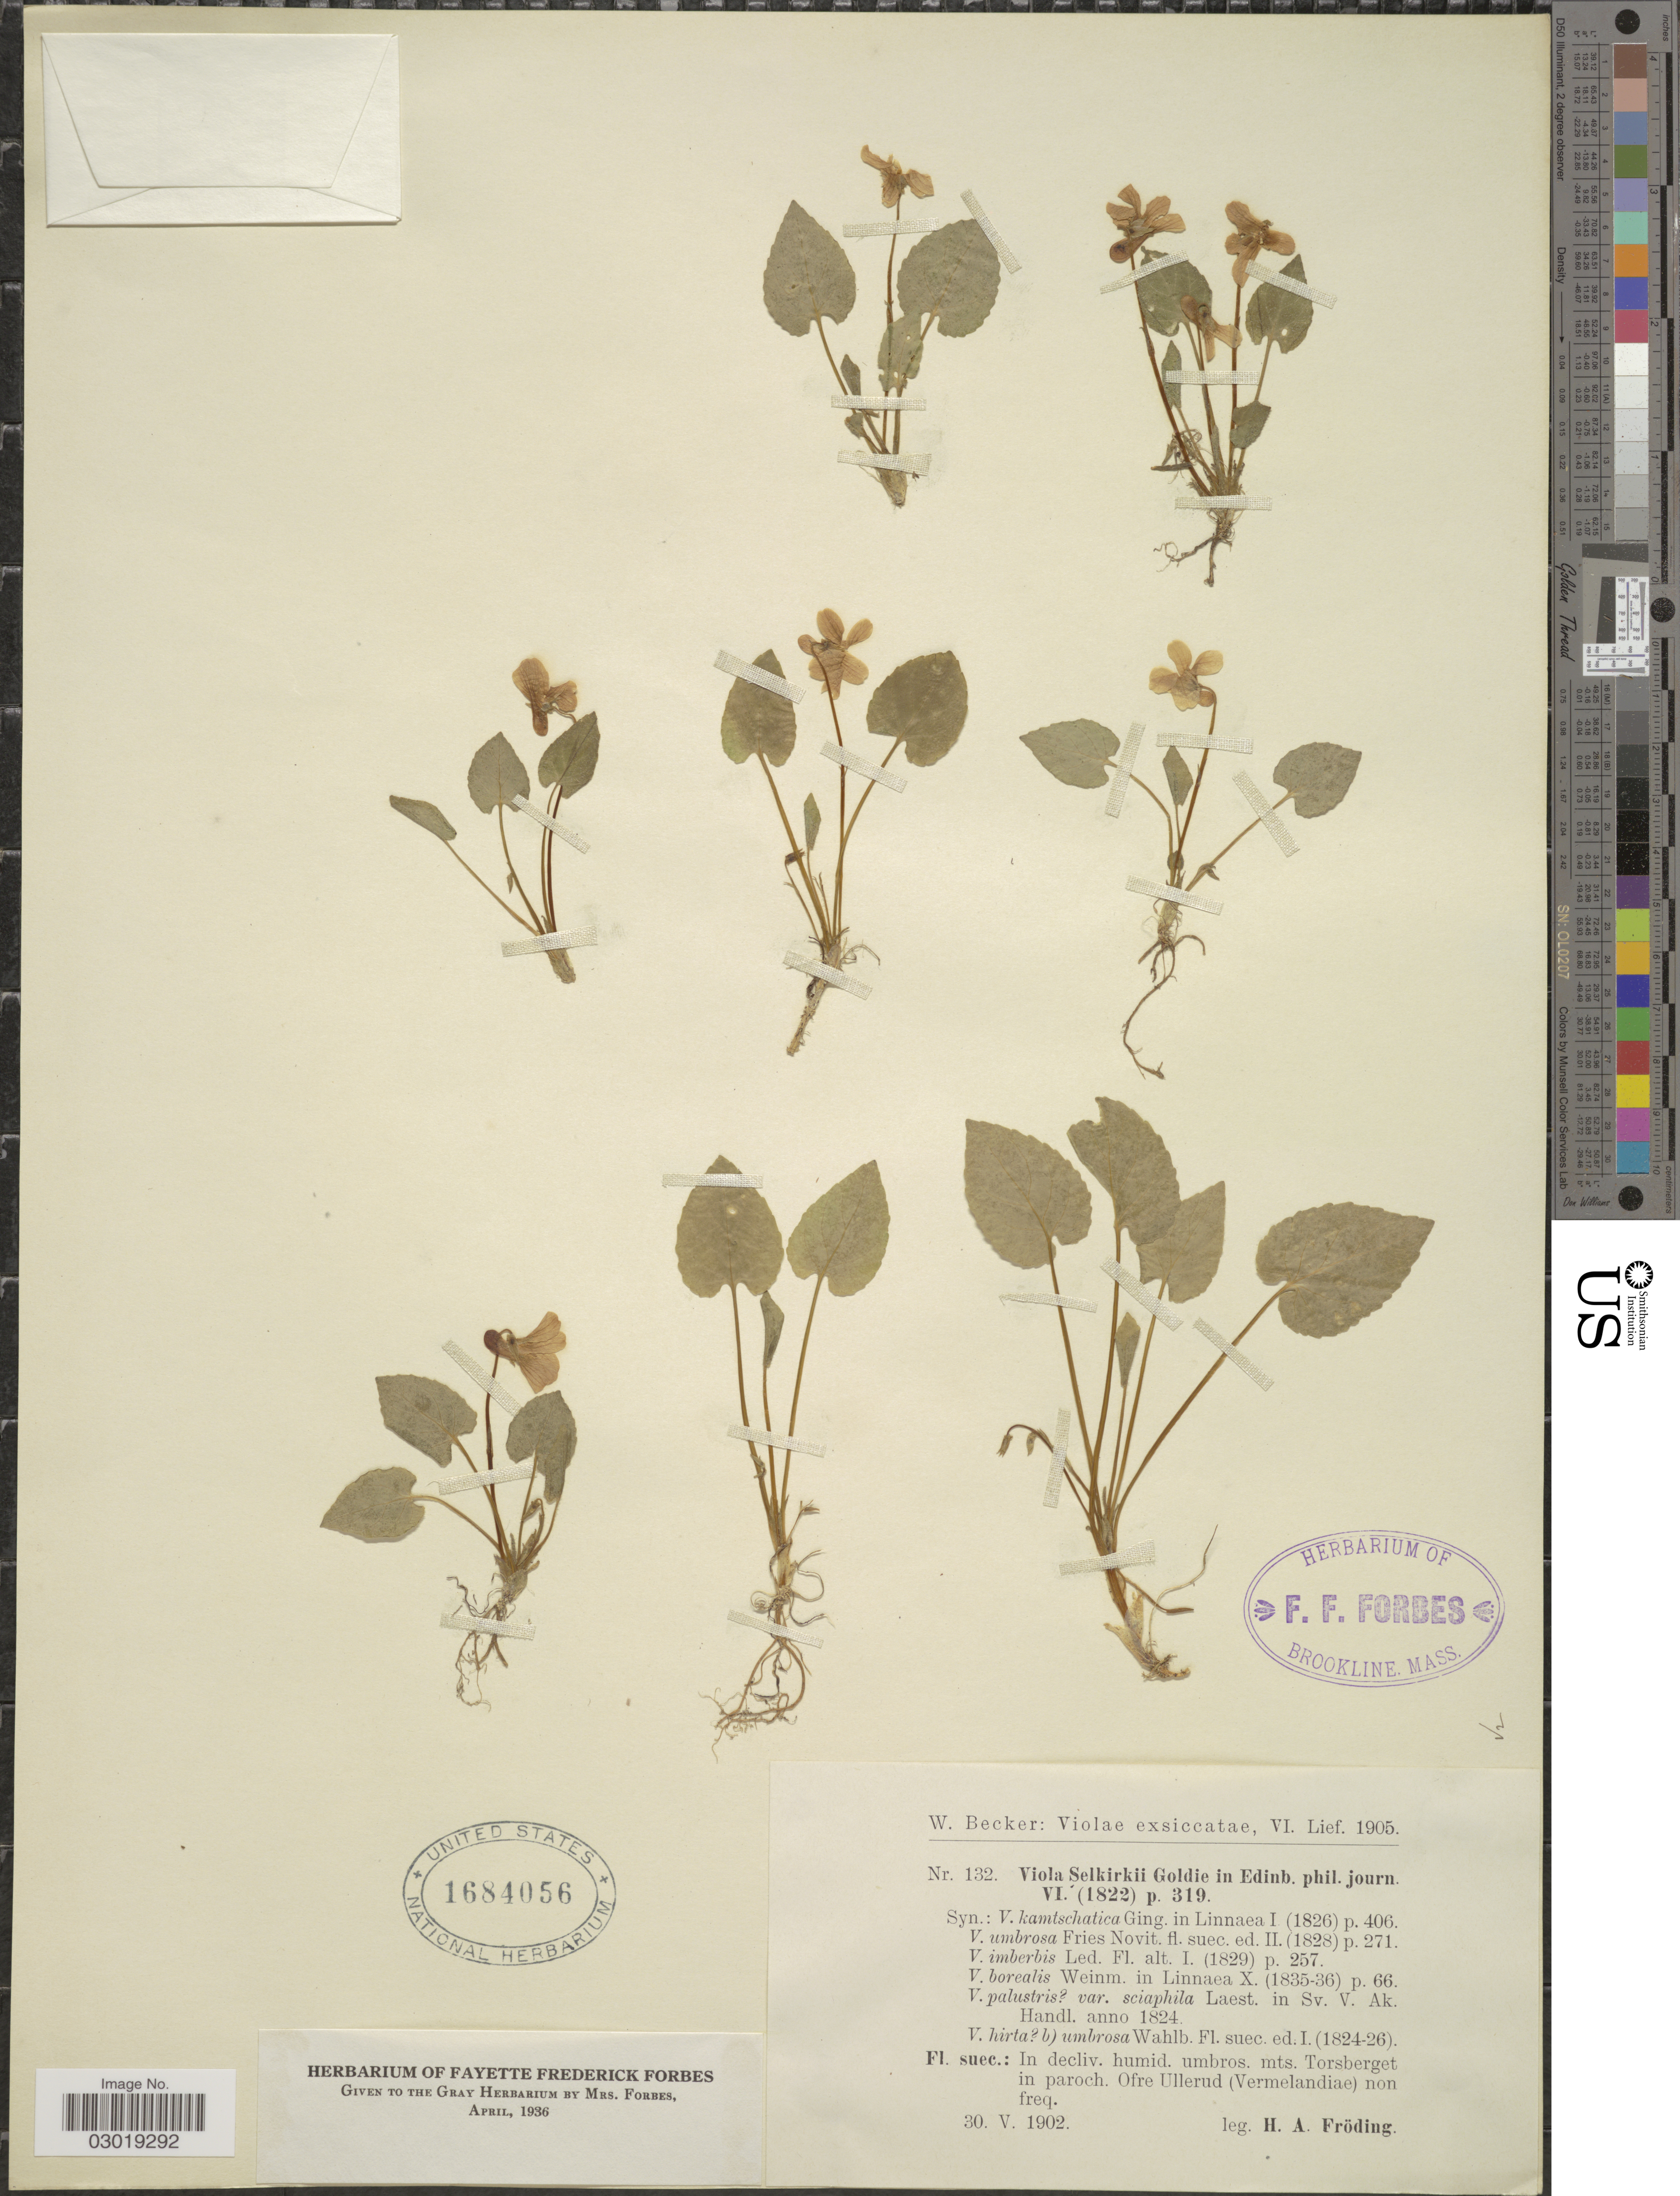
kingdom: Plantae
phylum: Tracheophyta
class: Magnoliopsida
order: Malpighiales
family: Violaceae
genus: Viola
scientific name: Viola selkirkii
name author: Pursh ex Goldie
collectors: H. Froding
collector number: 132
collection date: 1902-05-30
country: Sweden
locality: Violae, suec.: In decliv. humid. umbros. mts. Torsberget in paroch. Ofre Ullerud (Vermelandiae) non freq.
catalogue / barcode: US 1684056